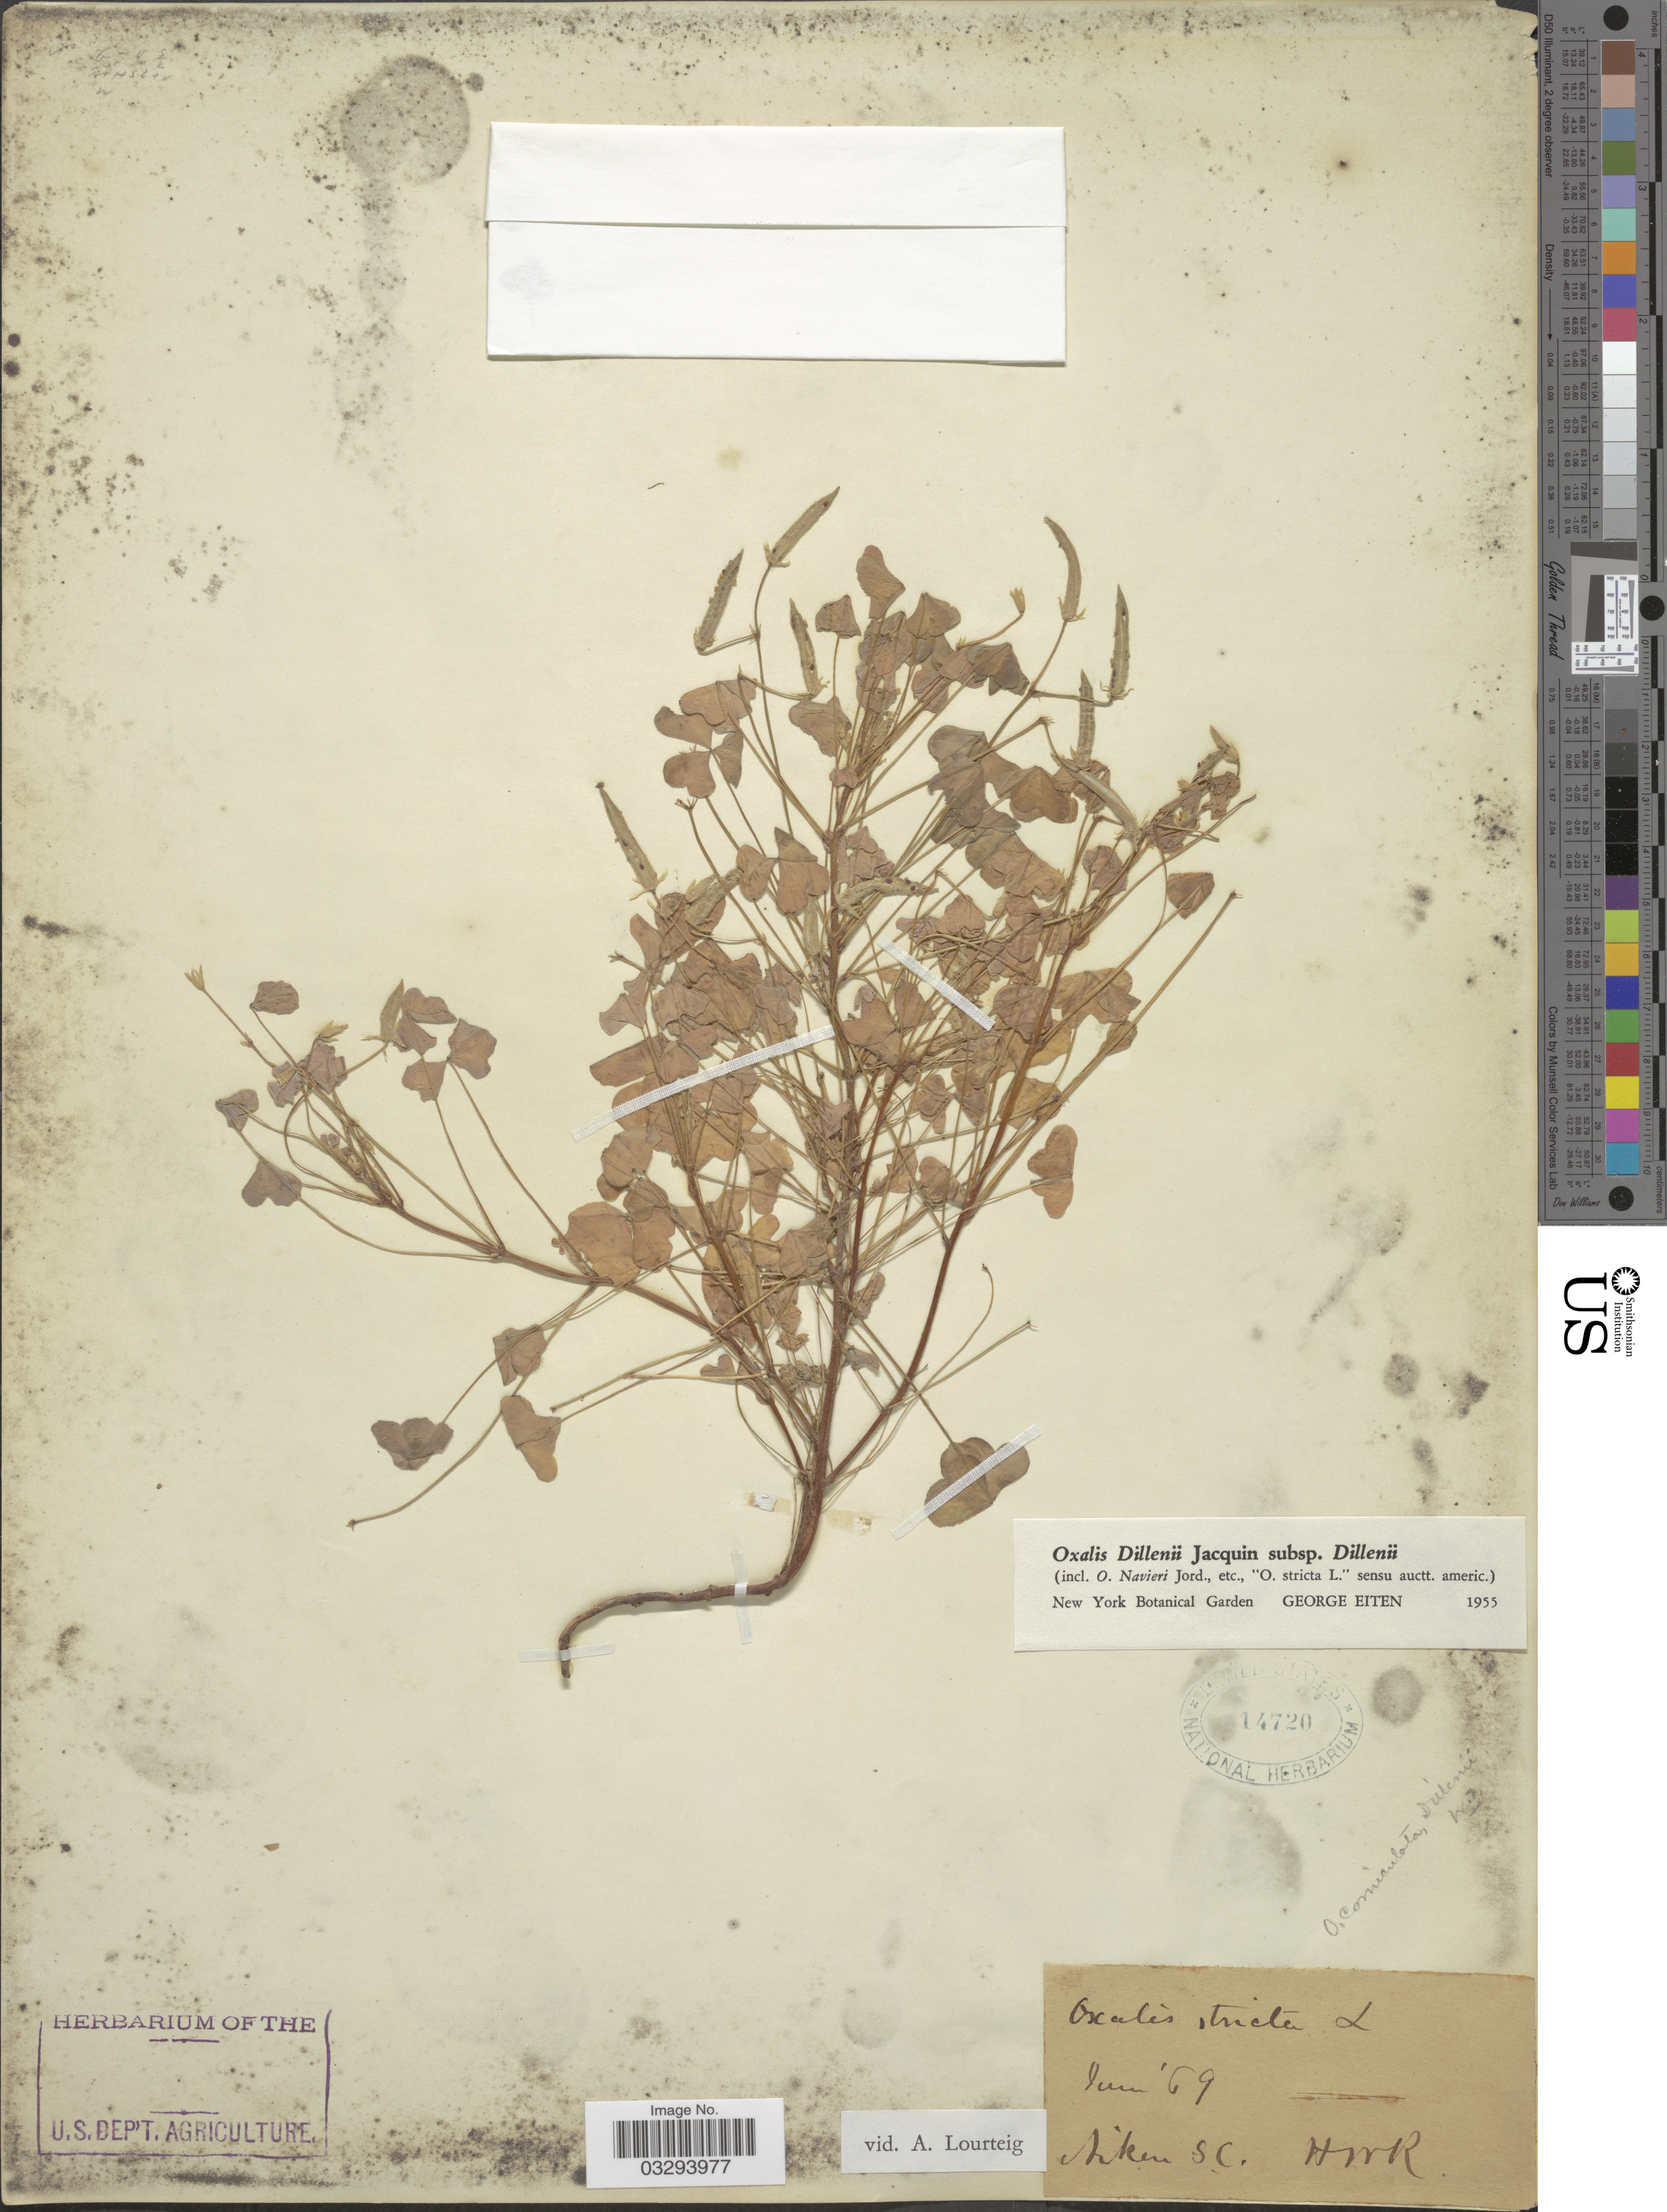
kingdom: Plantae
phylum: Tracheophyta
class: Magnoliopsida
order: Oxalidales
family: Oxalidaceae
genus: Oxalis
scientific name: Oxalis stricta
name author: L.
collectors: H. W. R.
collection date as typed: Transcribed d/m/y: /6/69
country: United States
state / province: South Carolina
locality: Aiken.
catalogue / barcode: US 14720